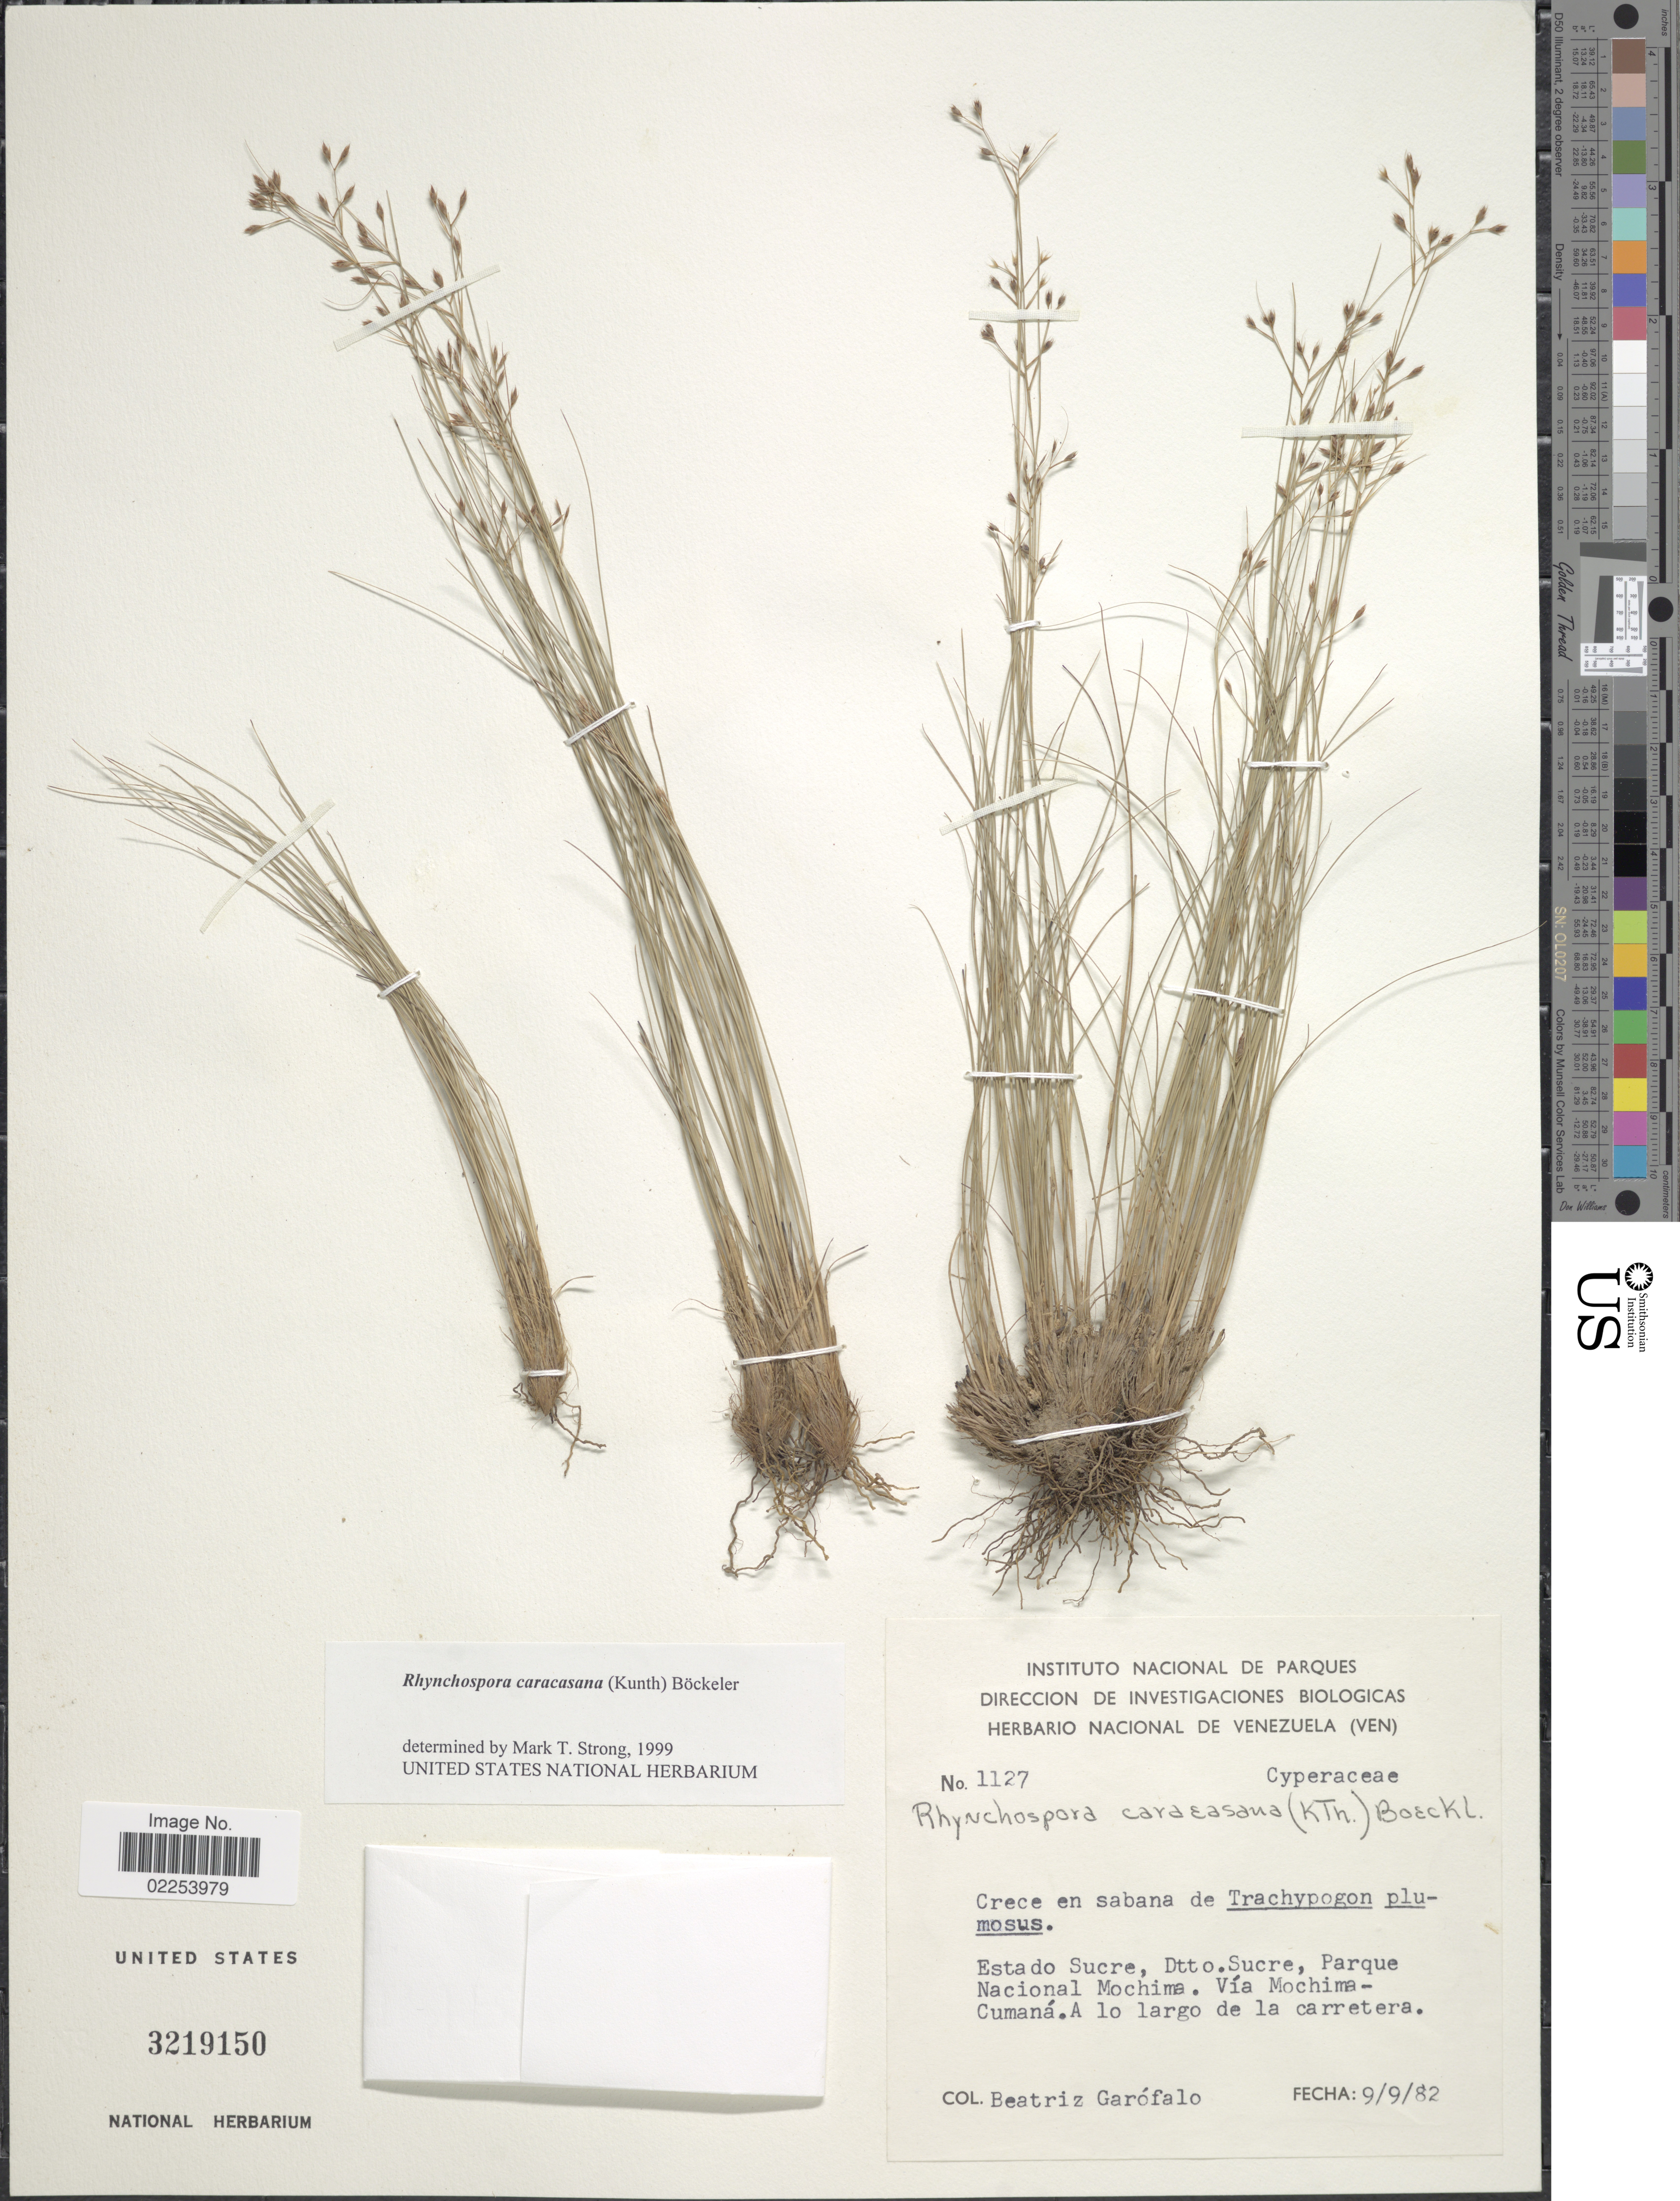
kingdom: Plantae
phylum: Tracheophyta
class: Liliopsida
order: Poales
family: Cyperaceae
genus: Rhynchospora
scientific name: Rhynchospora caracasana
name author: (Kunth) Boeckeler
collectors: B. Garofalo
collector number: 1127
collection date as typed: Transcribed d/m/y: 9/9/82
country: Venezuela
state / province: Sucre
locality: Dtto. Sucre, Parque Nacional Mochime. Via Mochima-Cumana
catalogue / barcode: US 3219150